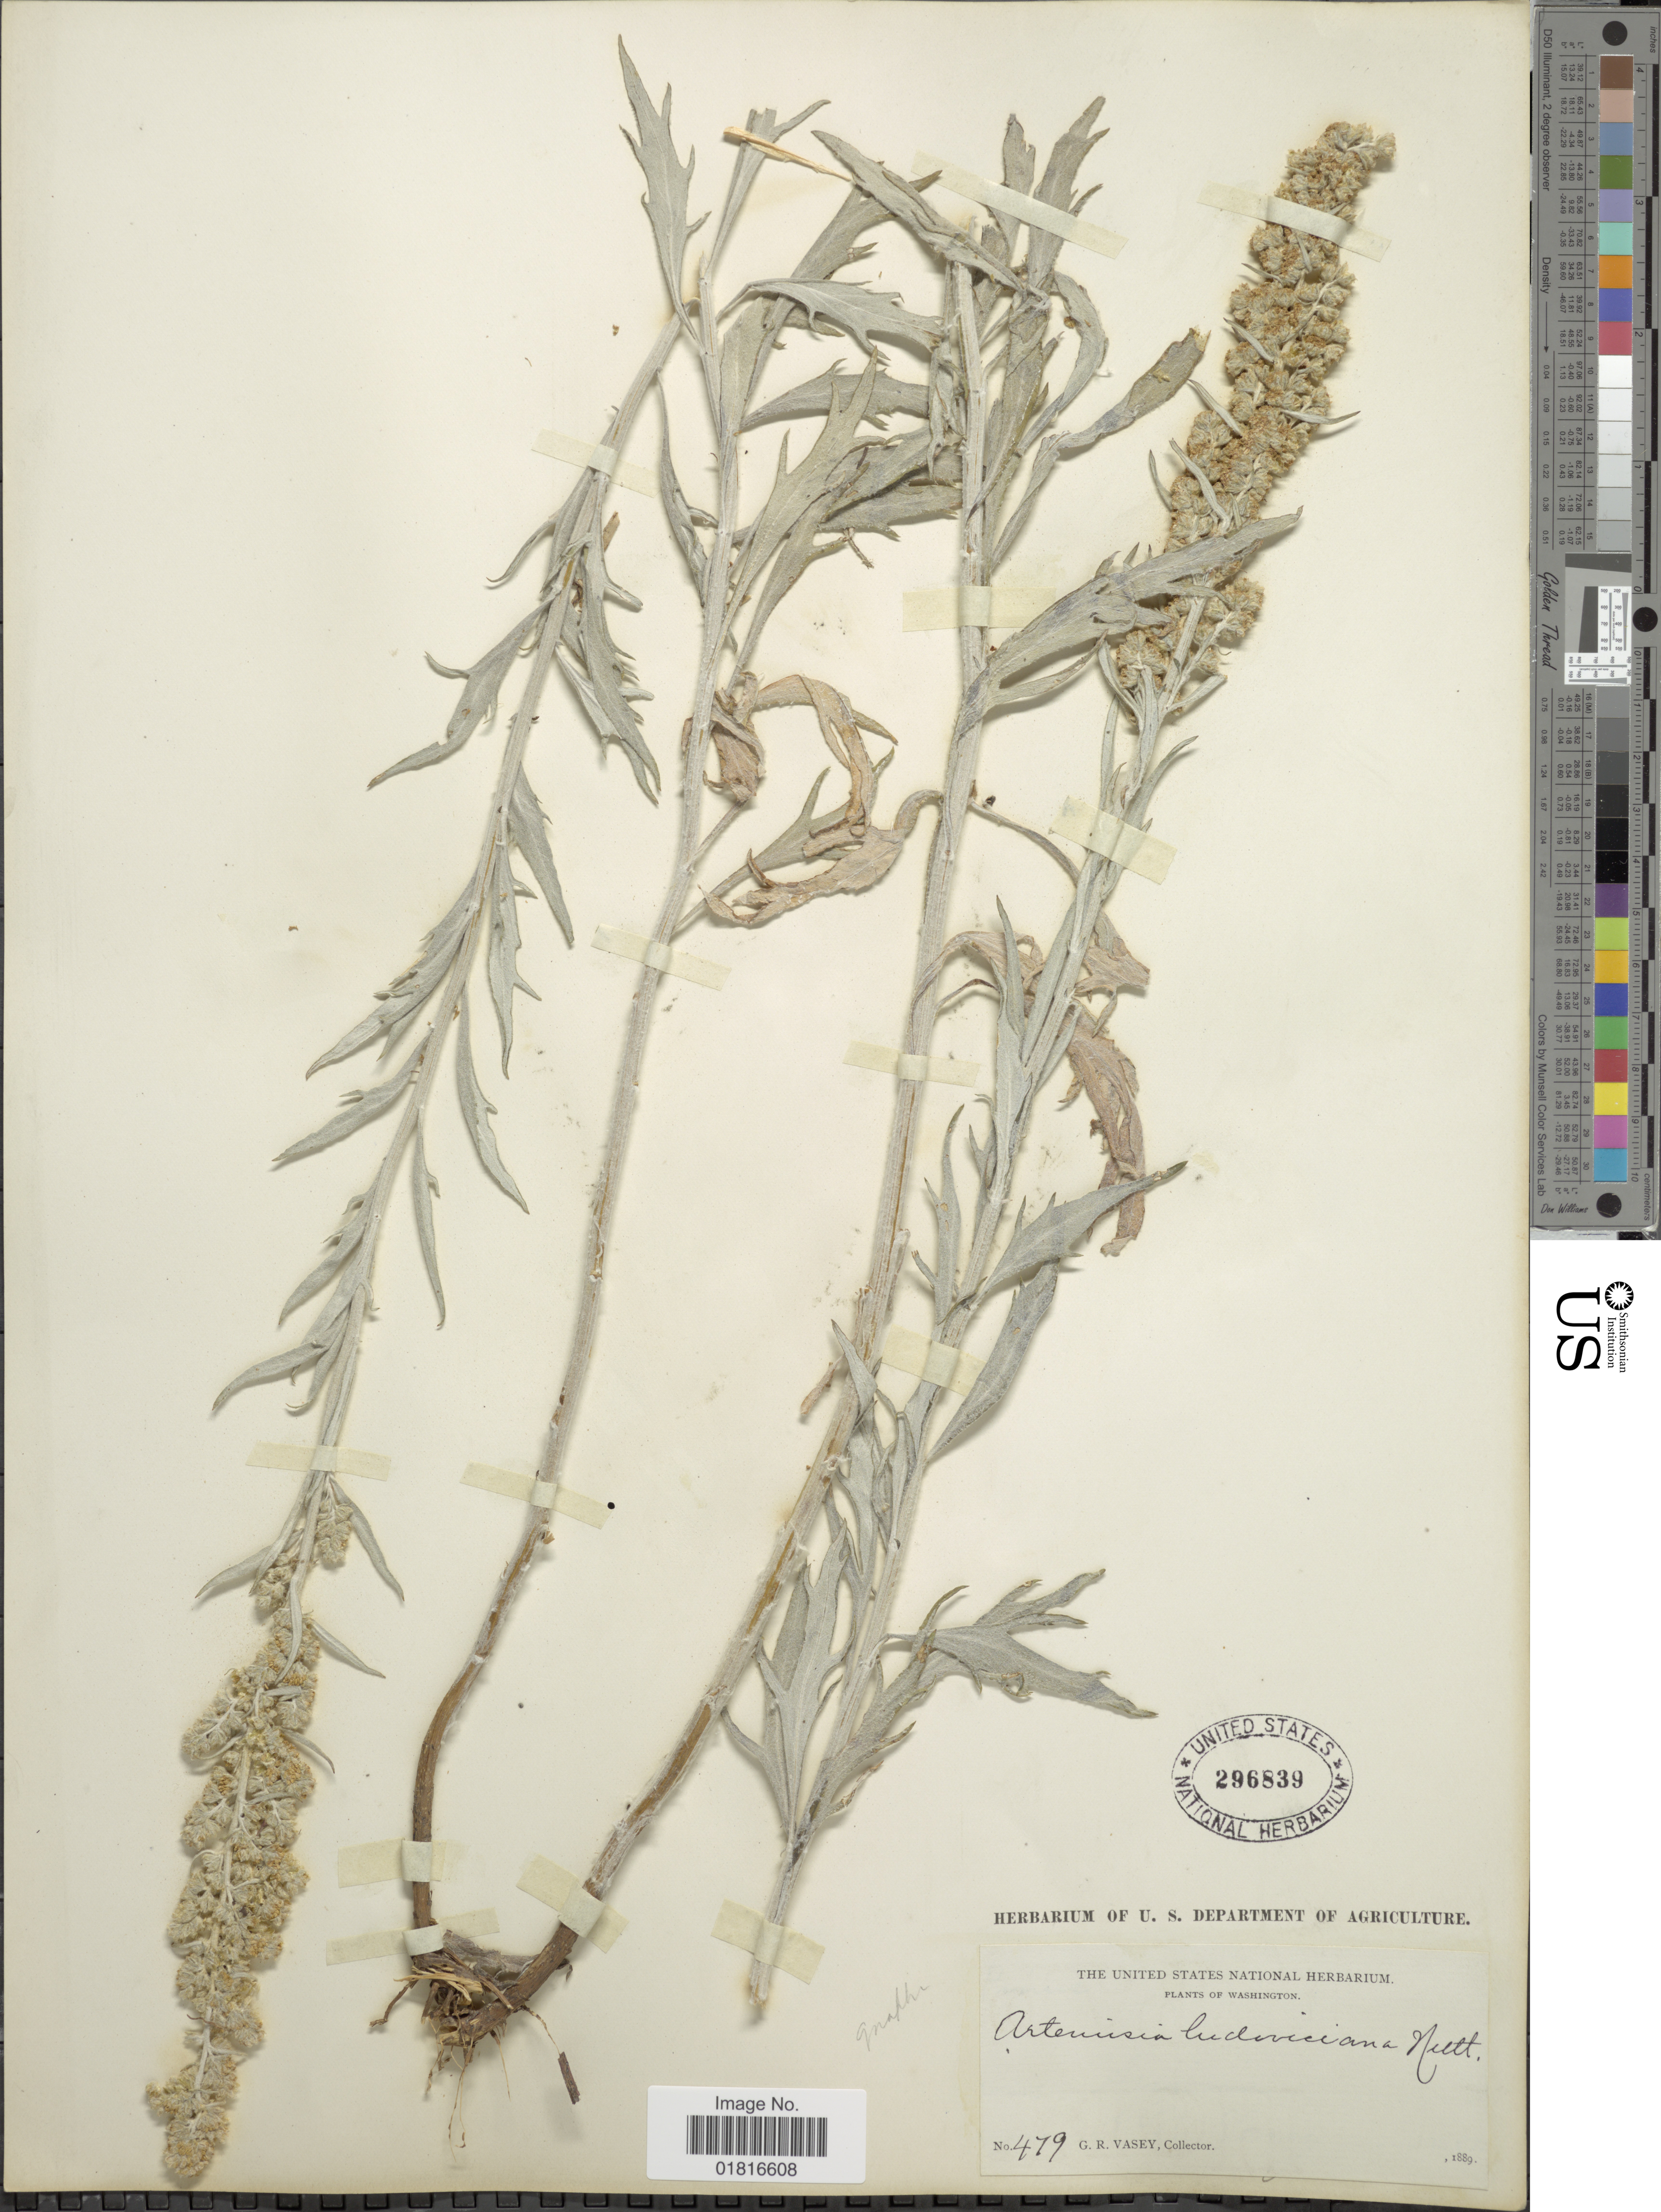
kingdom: Plantae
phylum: Tracheophyta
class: Magnoliopsida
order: Asterales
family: Asteraceae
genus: Artemisia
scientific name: Artemisia platyphylla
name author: Rydb.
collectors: G. R. Vasey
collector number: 479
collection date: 1889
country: United States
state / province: Washington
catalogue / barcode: US 296839